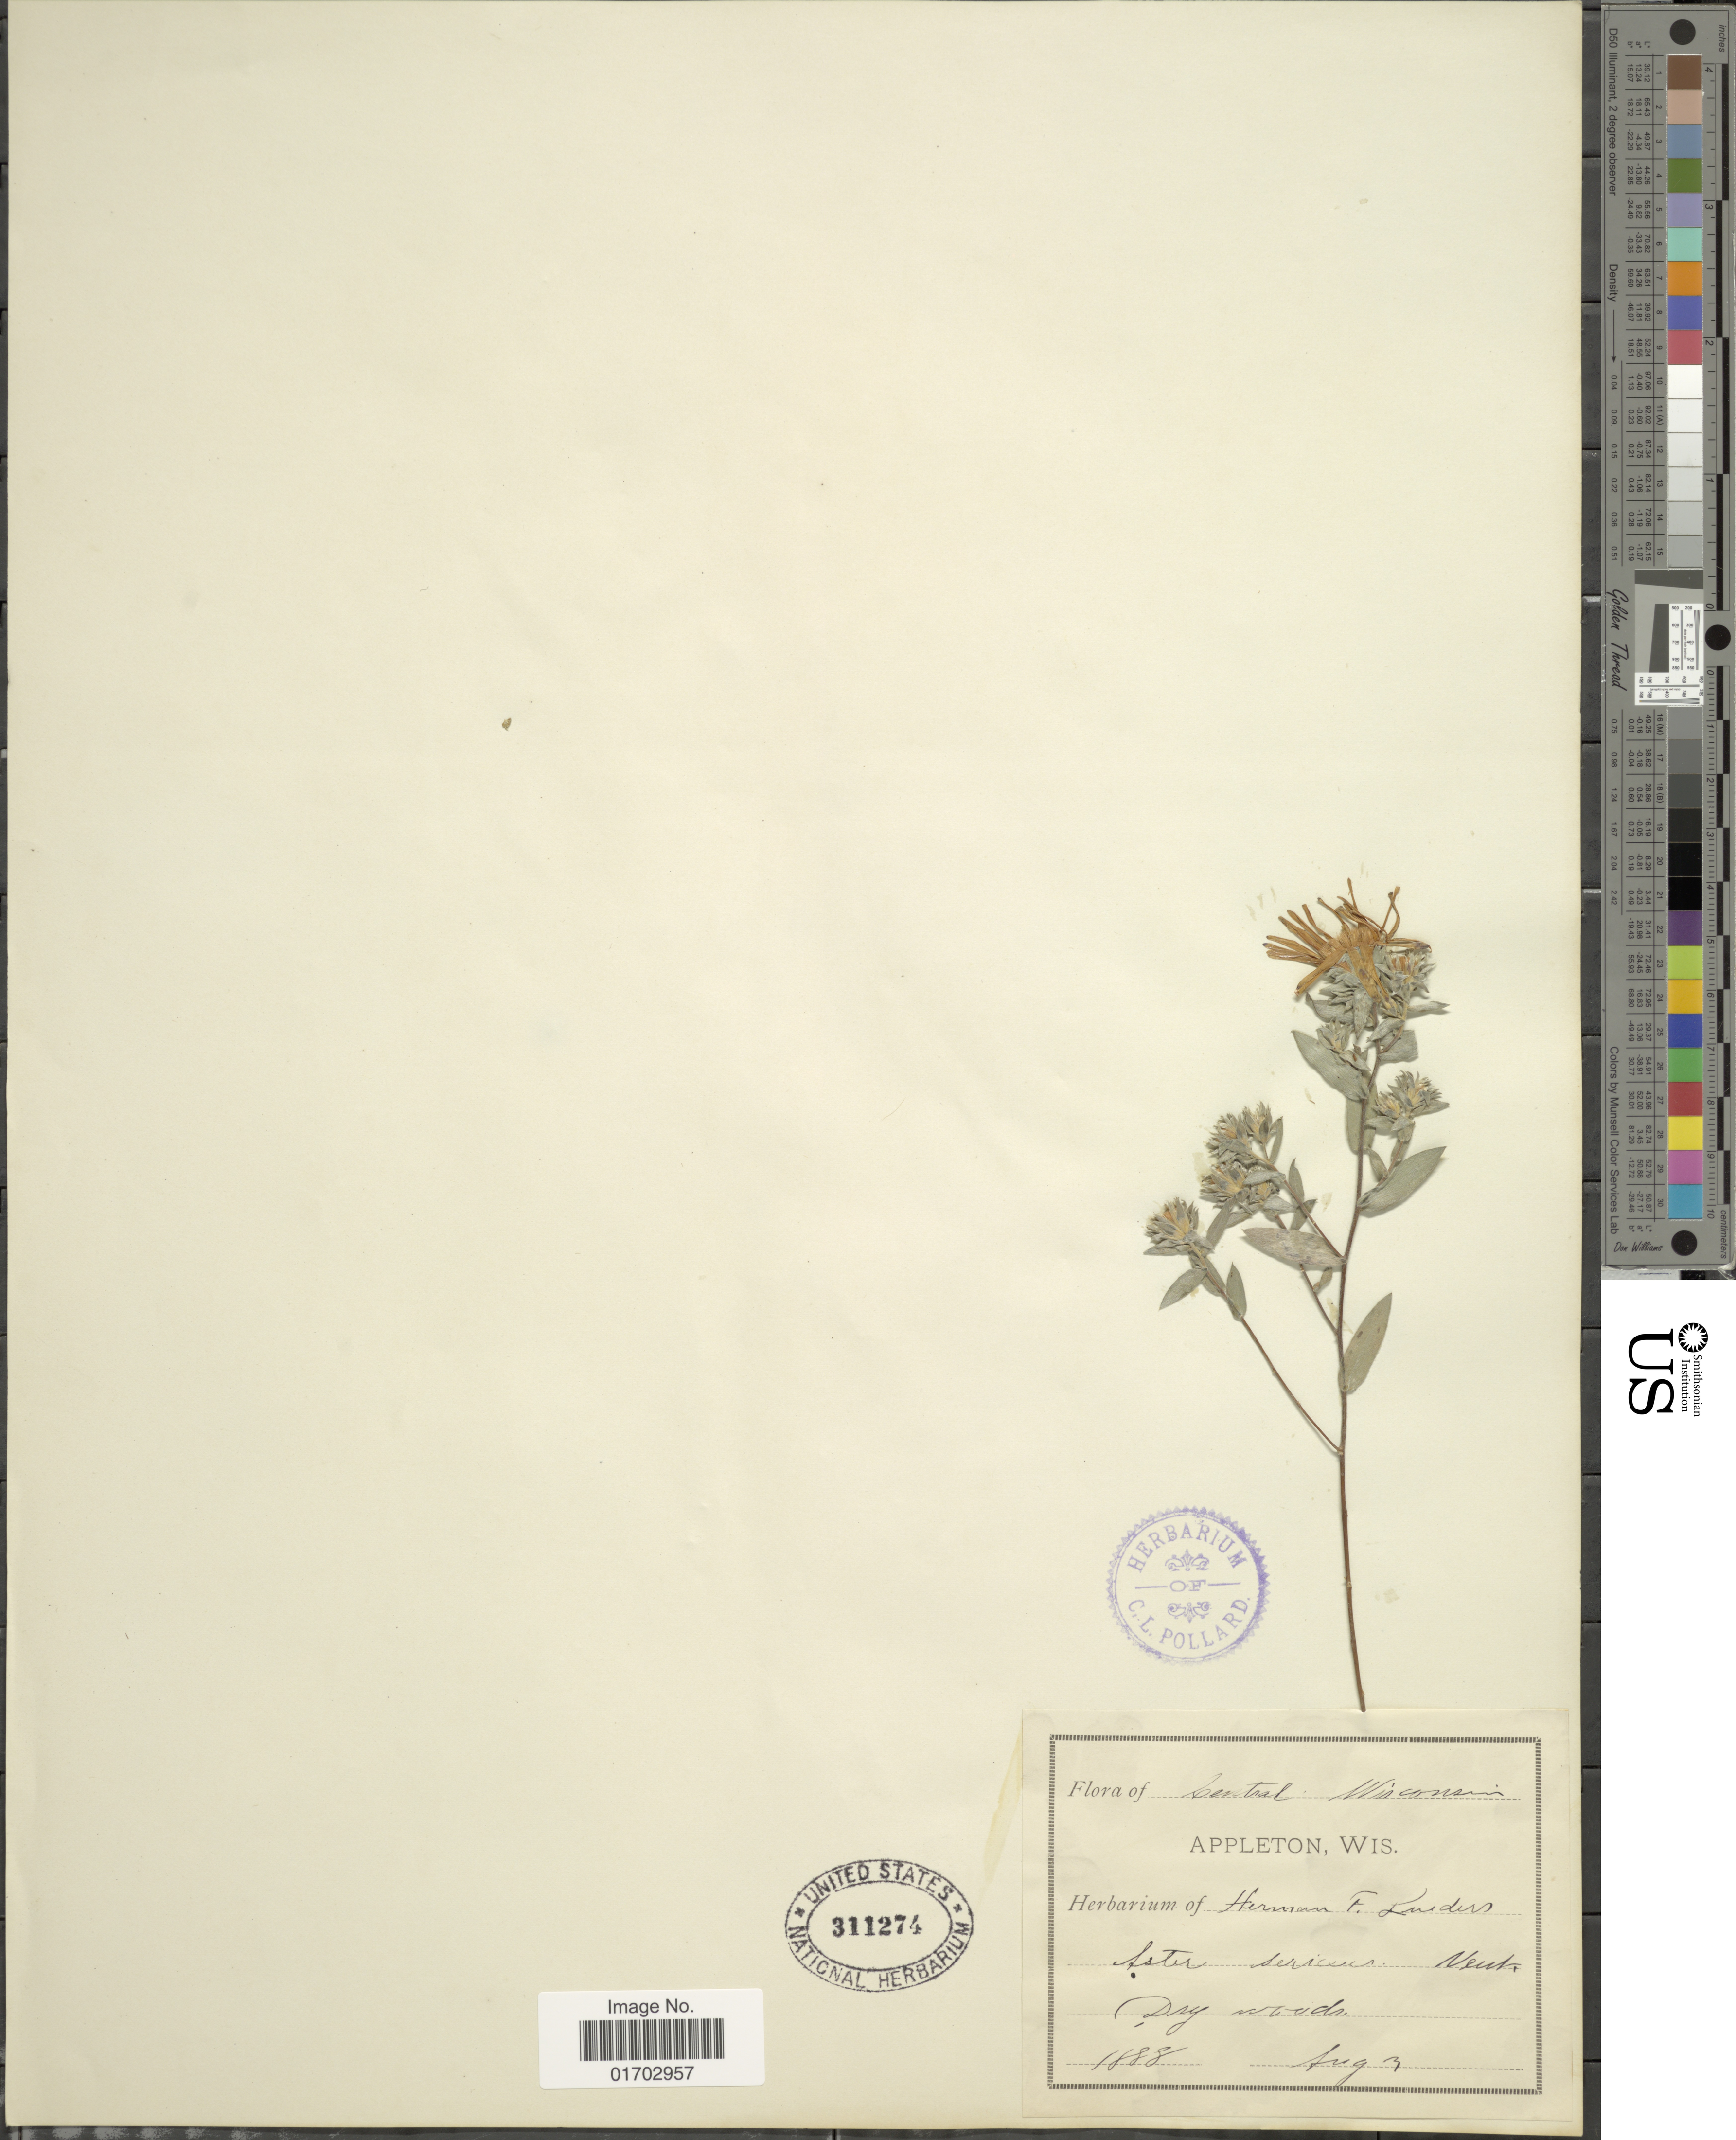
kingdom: Plantae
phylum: Tracheophyta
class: Magnoliopsida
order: Asterales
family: Asteraceae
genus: Symphyotrichum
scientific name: Symphyotrichum sericeum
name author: (Vent.) G.L. Nesom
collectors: ex herb. of Herman F. Linders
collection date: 1888-08-03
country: United States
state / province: Wisconsin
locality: Central Wisconsin, Appleton.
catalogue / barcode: US 311274